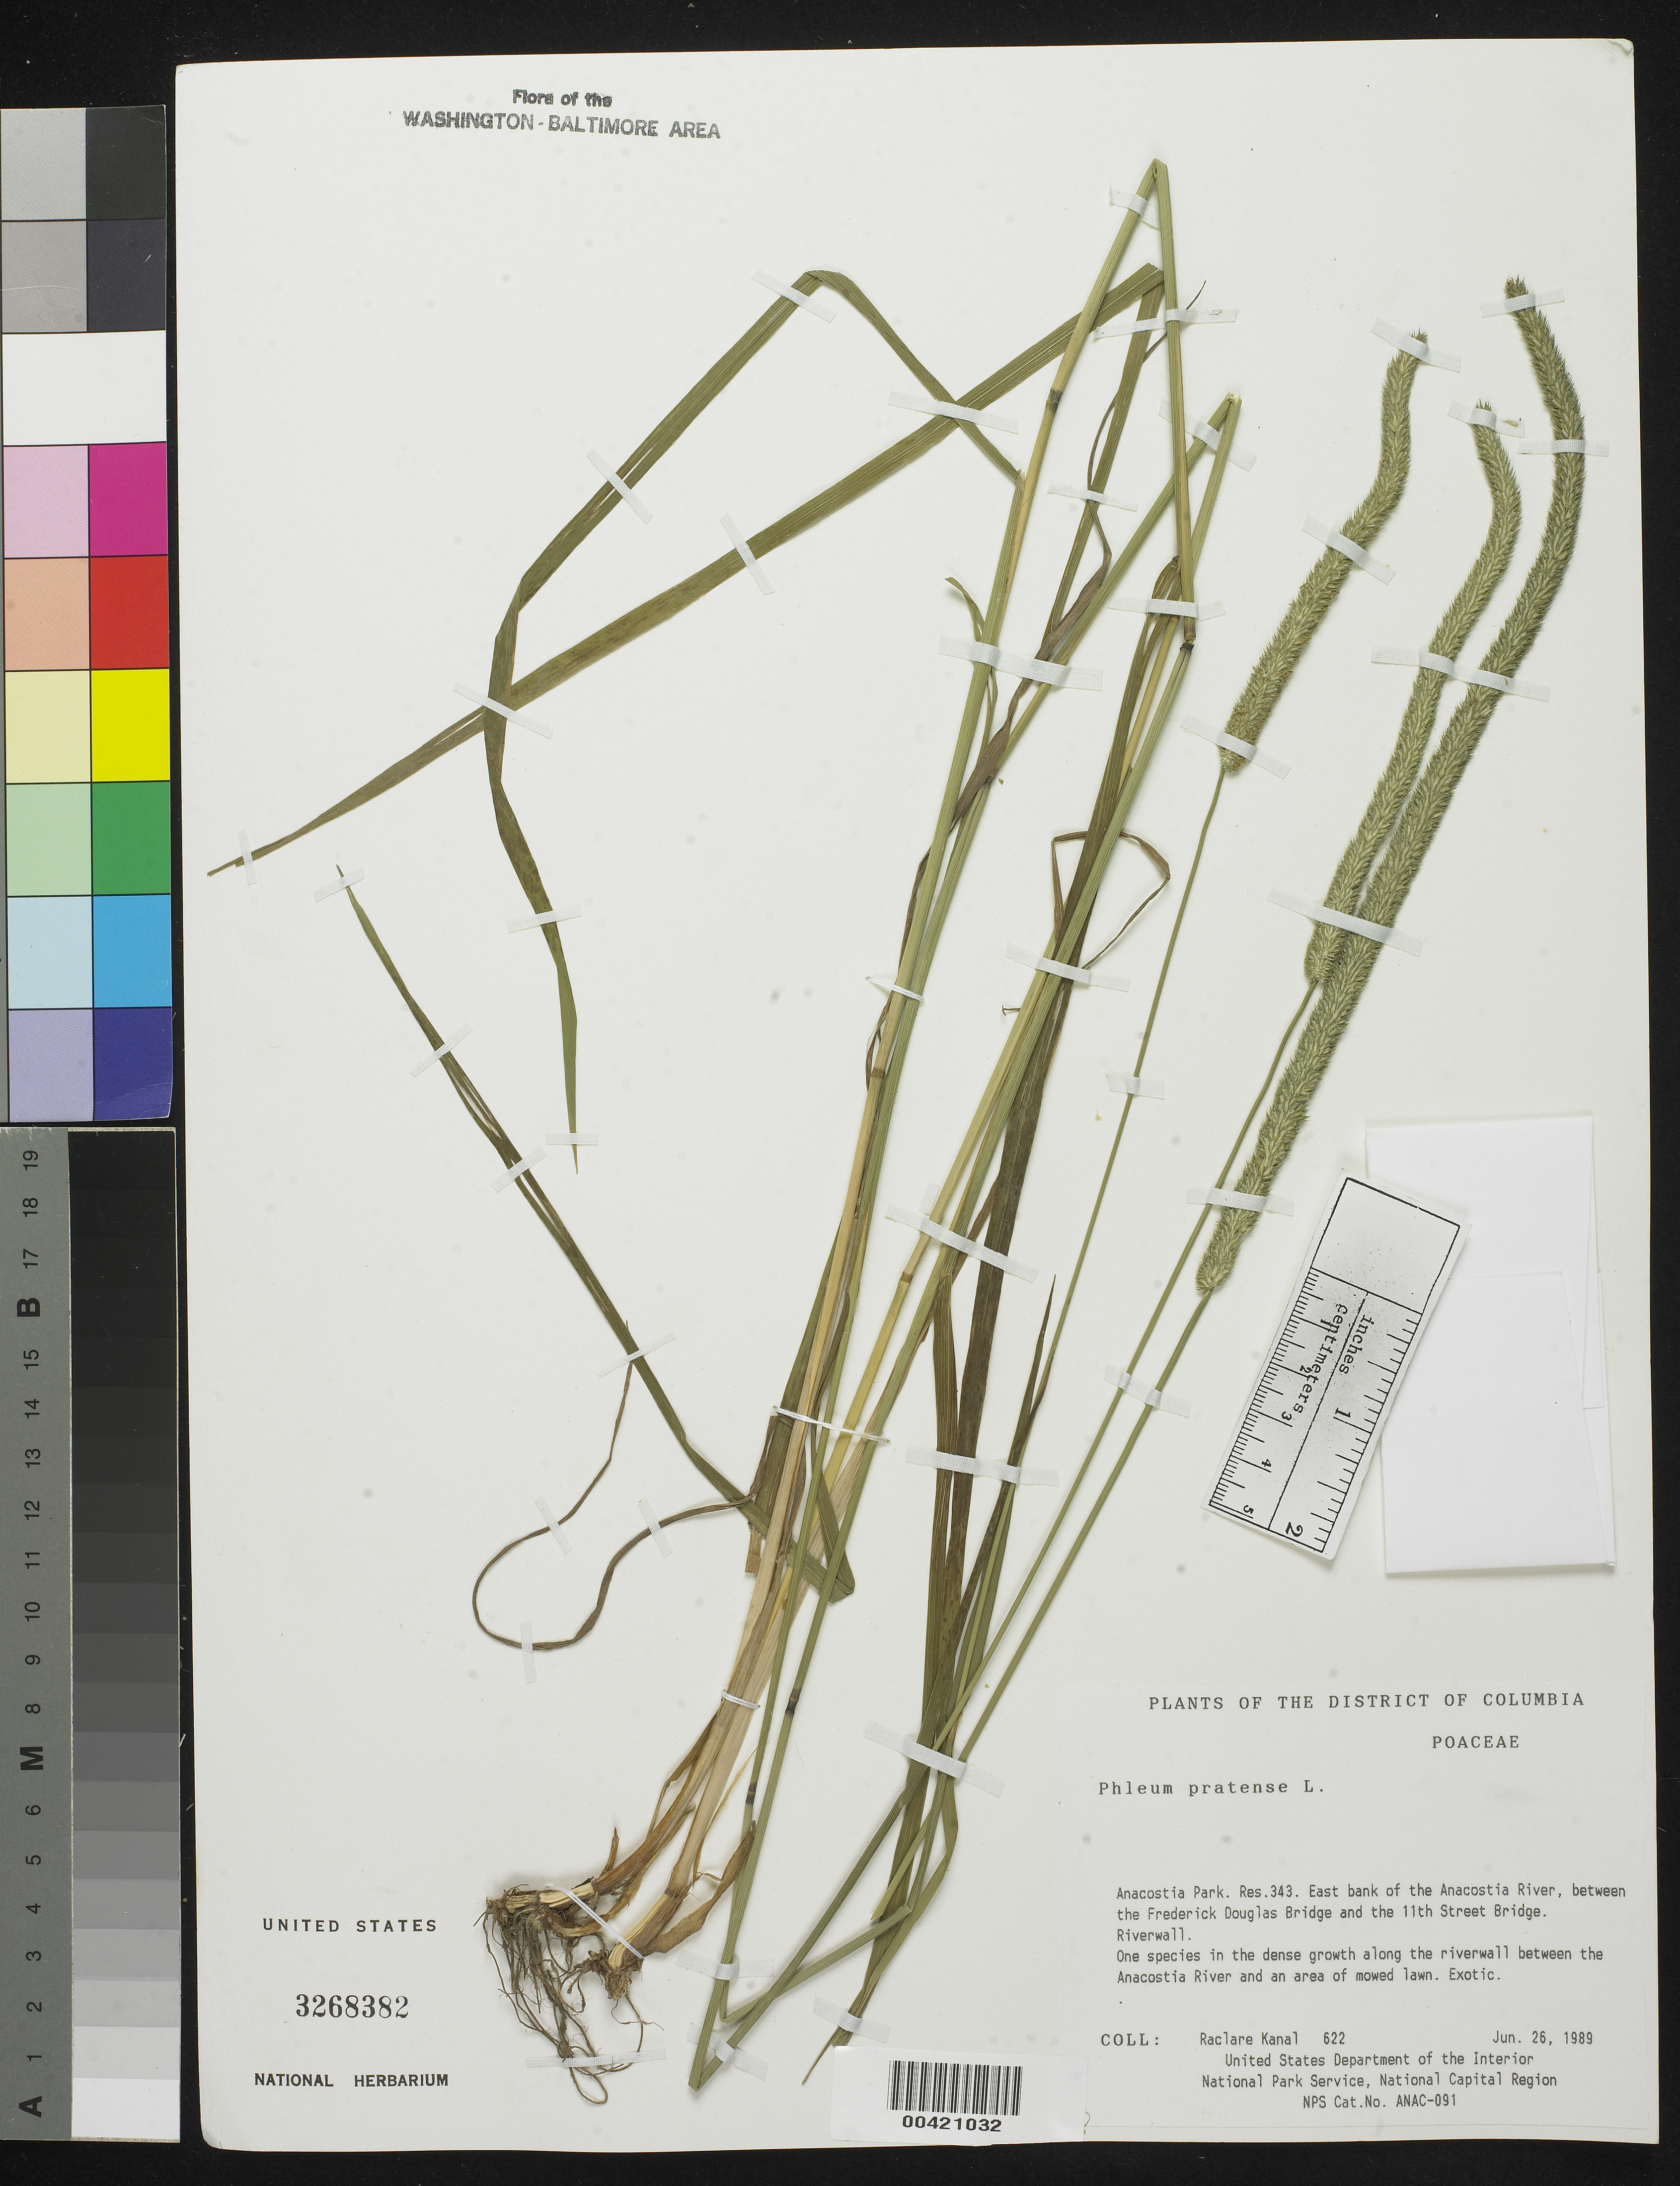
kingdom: Plantae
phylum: Tracheophyta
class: Liliopsida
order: Poales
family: Poaceae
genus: Phleum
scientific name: Phleum pratense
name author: L.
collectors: R. Kanal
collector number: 622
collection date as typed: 26 Jun 1989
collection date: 1989-06-26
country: United States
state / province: District of Columbia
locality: Anacostia Park, Res 343 between Frederick Douglass Bridge and 11th St Bridge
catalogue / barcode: US 3268382